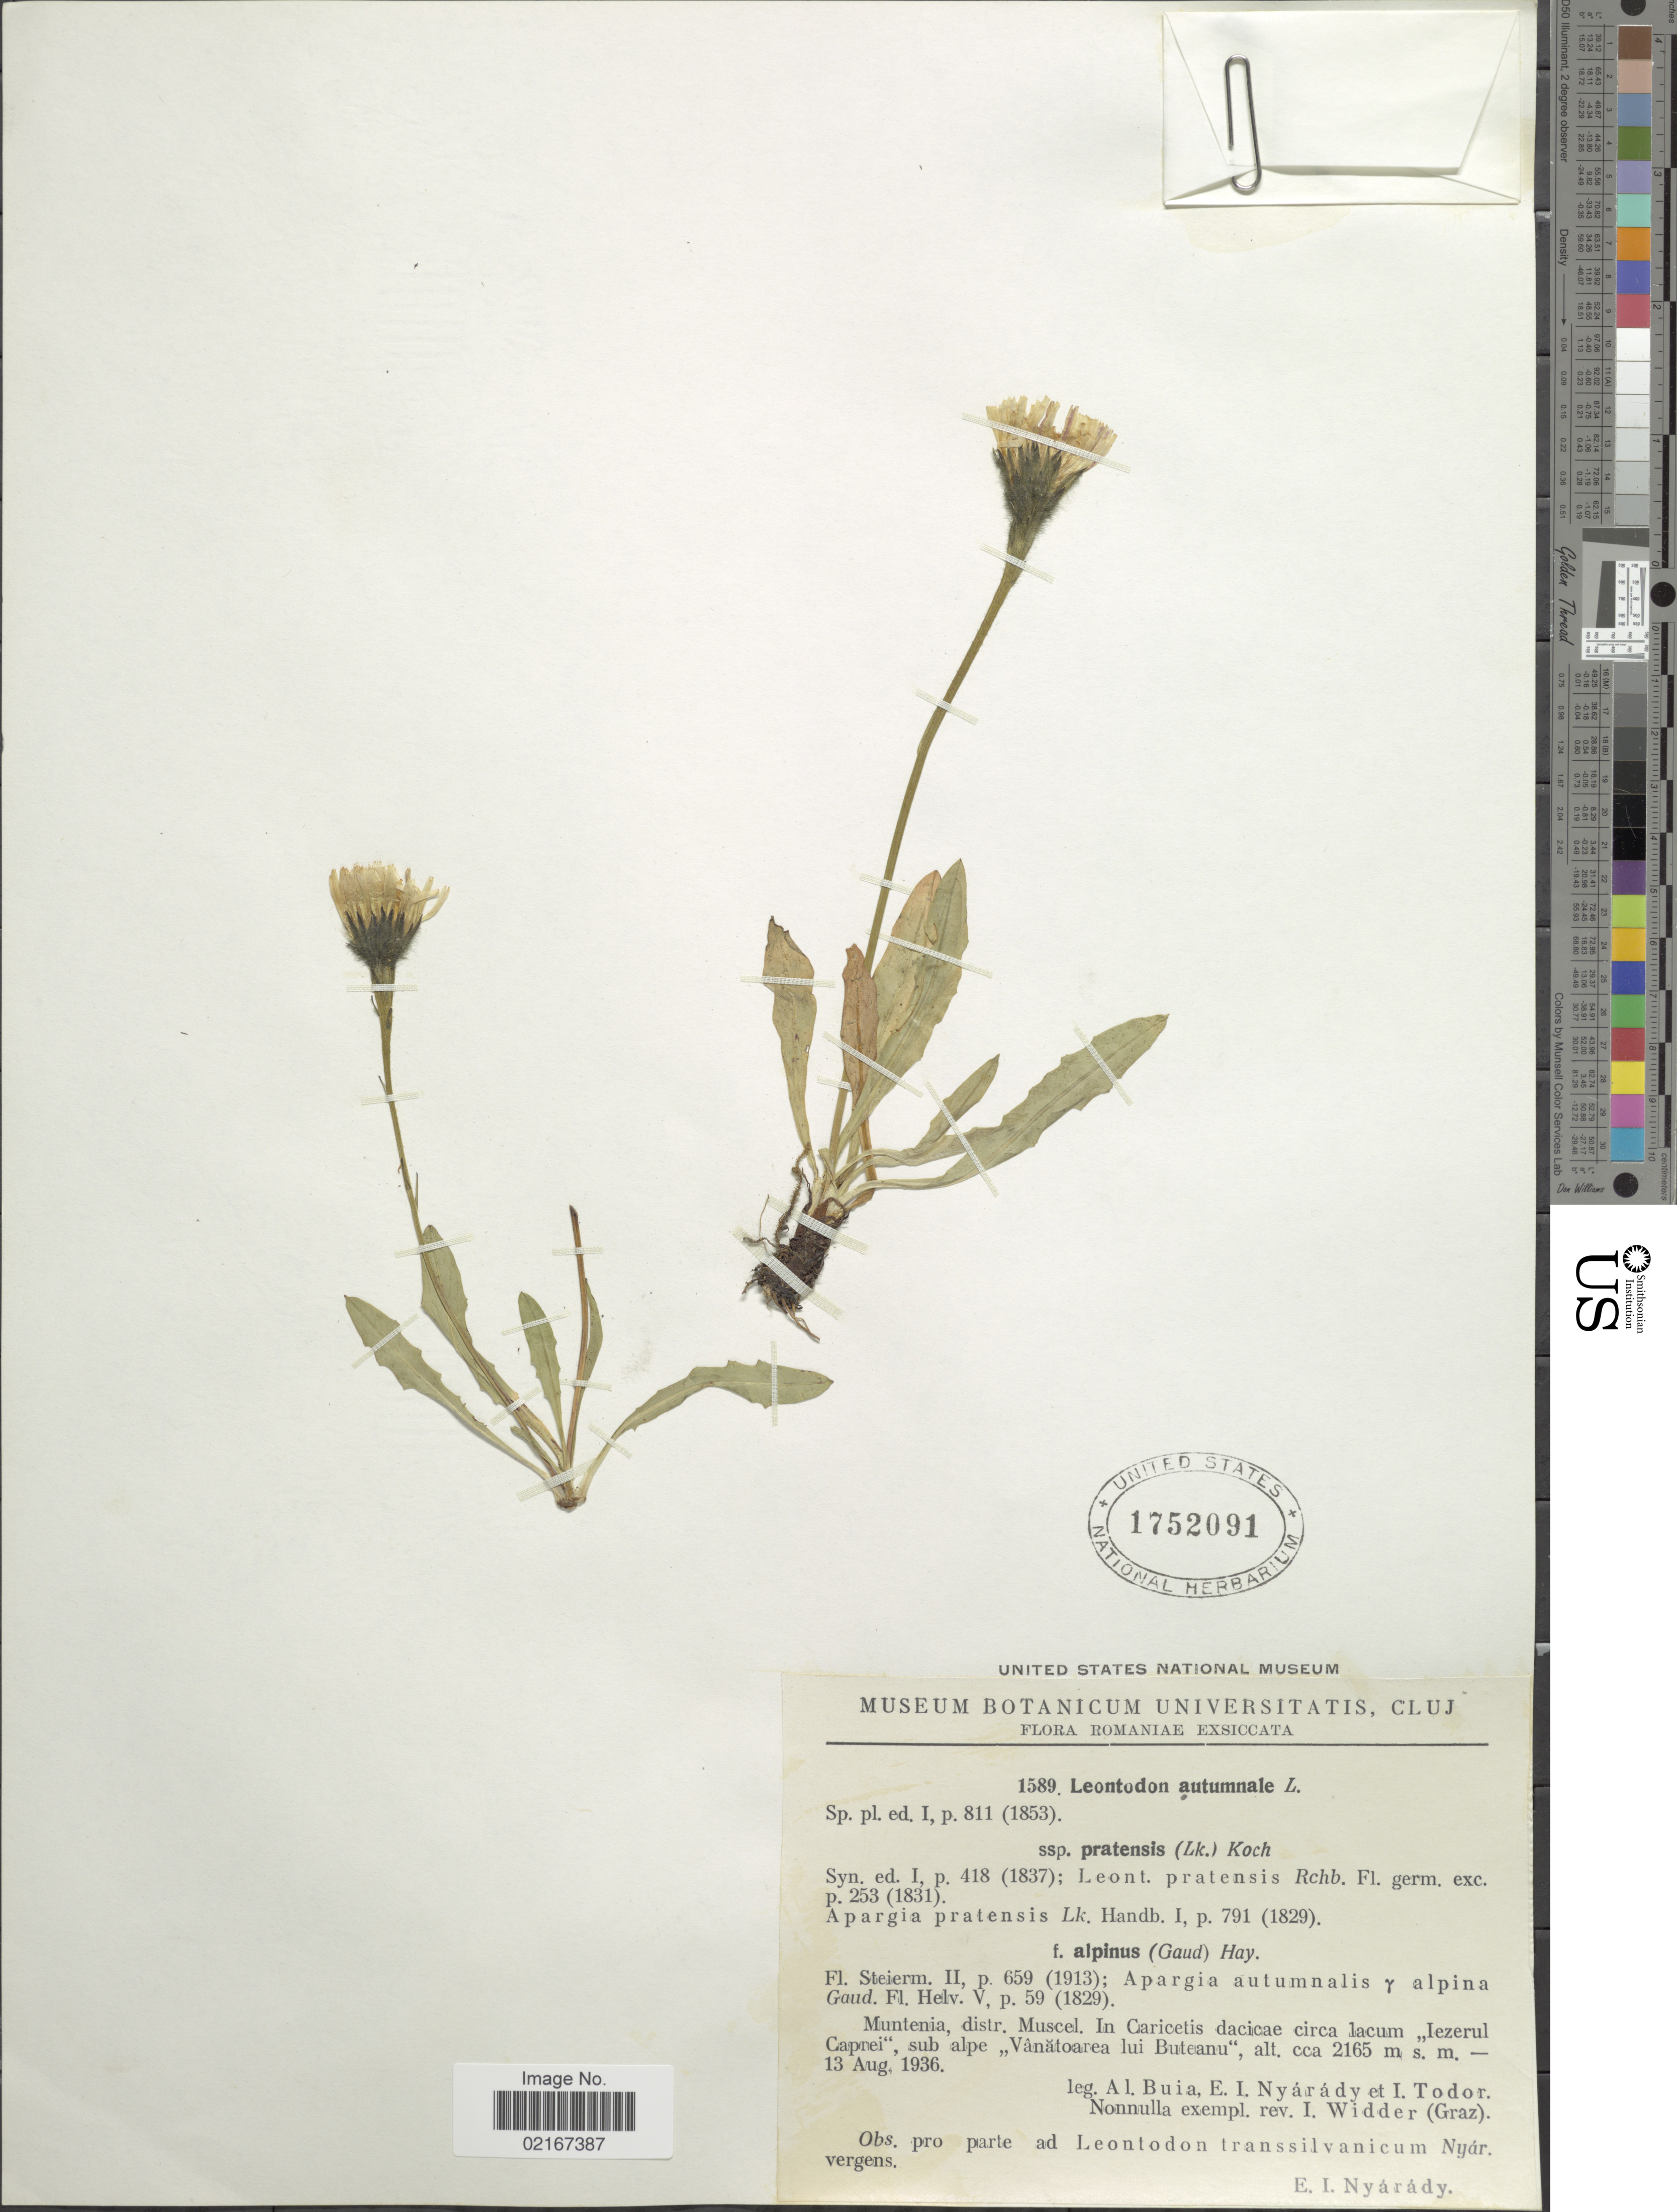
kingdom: Plantae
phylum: Tracheophyta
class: Magnoliopsida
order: Asterales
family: Asteraceae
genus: Scorzoneroides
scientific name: Scorzoneroides autumnalis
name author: (L.) Moench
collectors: A. Buia, E. Nyárády & I. Todor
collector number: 1589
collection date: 1936-08-13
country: Romania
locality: Muntenia, distr. Muscel, Iezerul Capnei, sub alpe Vanatoarea lui Buteanu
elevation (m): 2165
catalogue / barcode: US 1752091